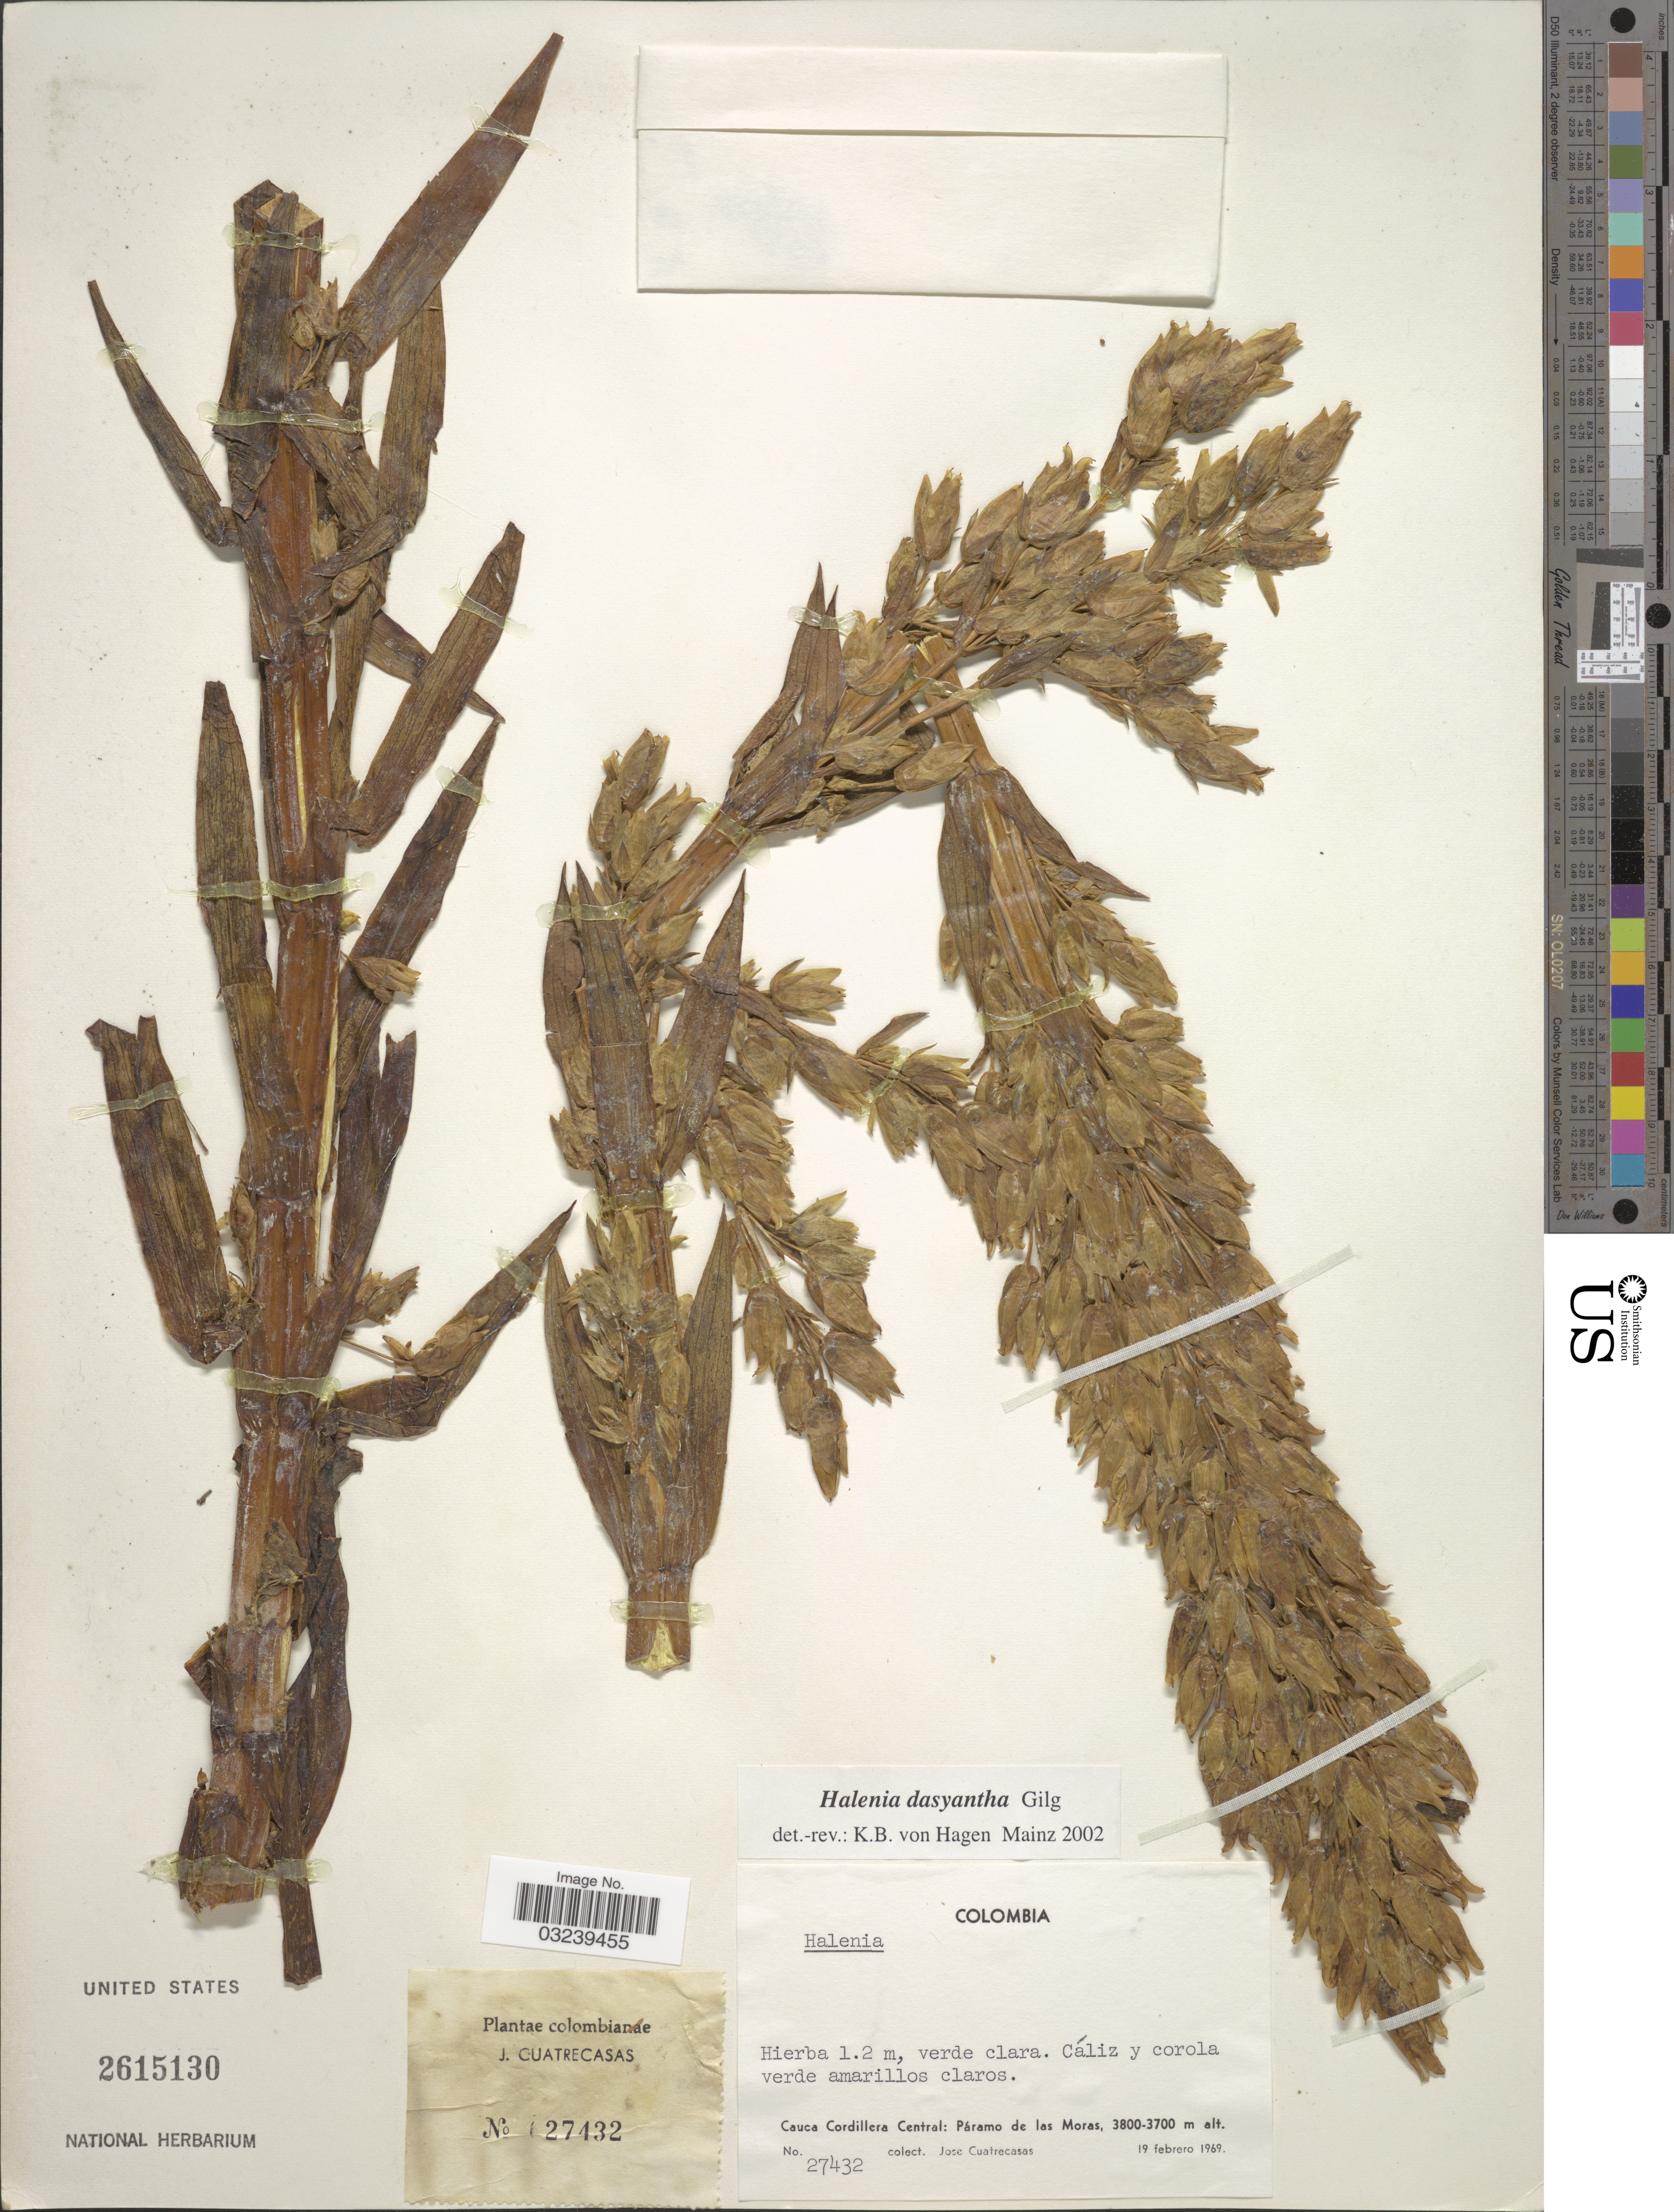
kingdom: Plantae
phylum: Tracheophyta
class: Magnoliopsida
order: Gentianales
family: Gentianaceae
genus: Halenia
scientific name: Halenia dasyantha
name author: Gilg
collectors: J. Cuatrecasas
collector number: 27432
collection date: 1969-02-19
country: Colombia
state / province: Cauca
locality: Cauca Cordillera Central: Páramo de las Moras.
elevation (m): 3700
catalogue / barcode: US 2615130